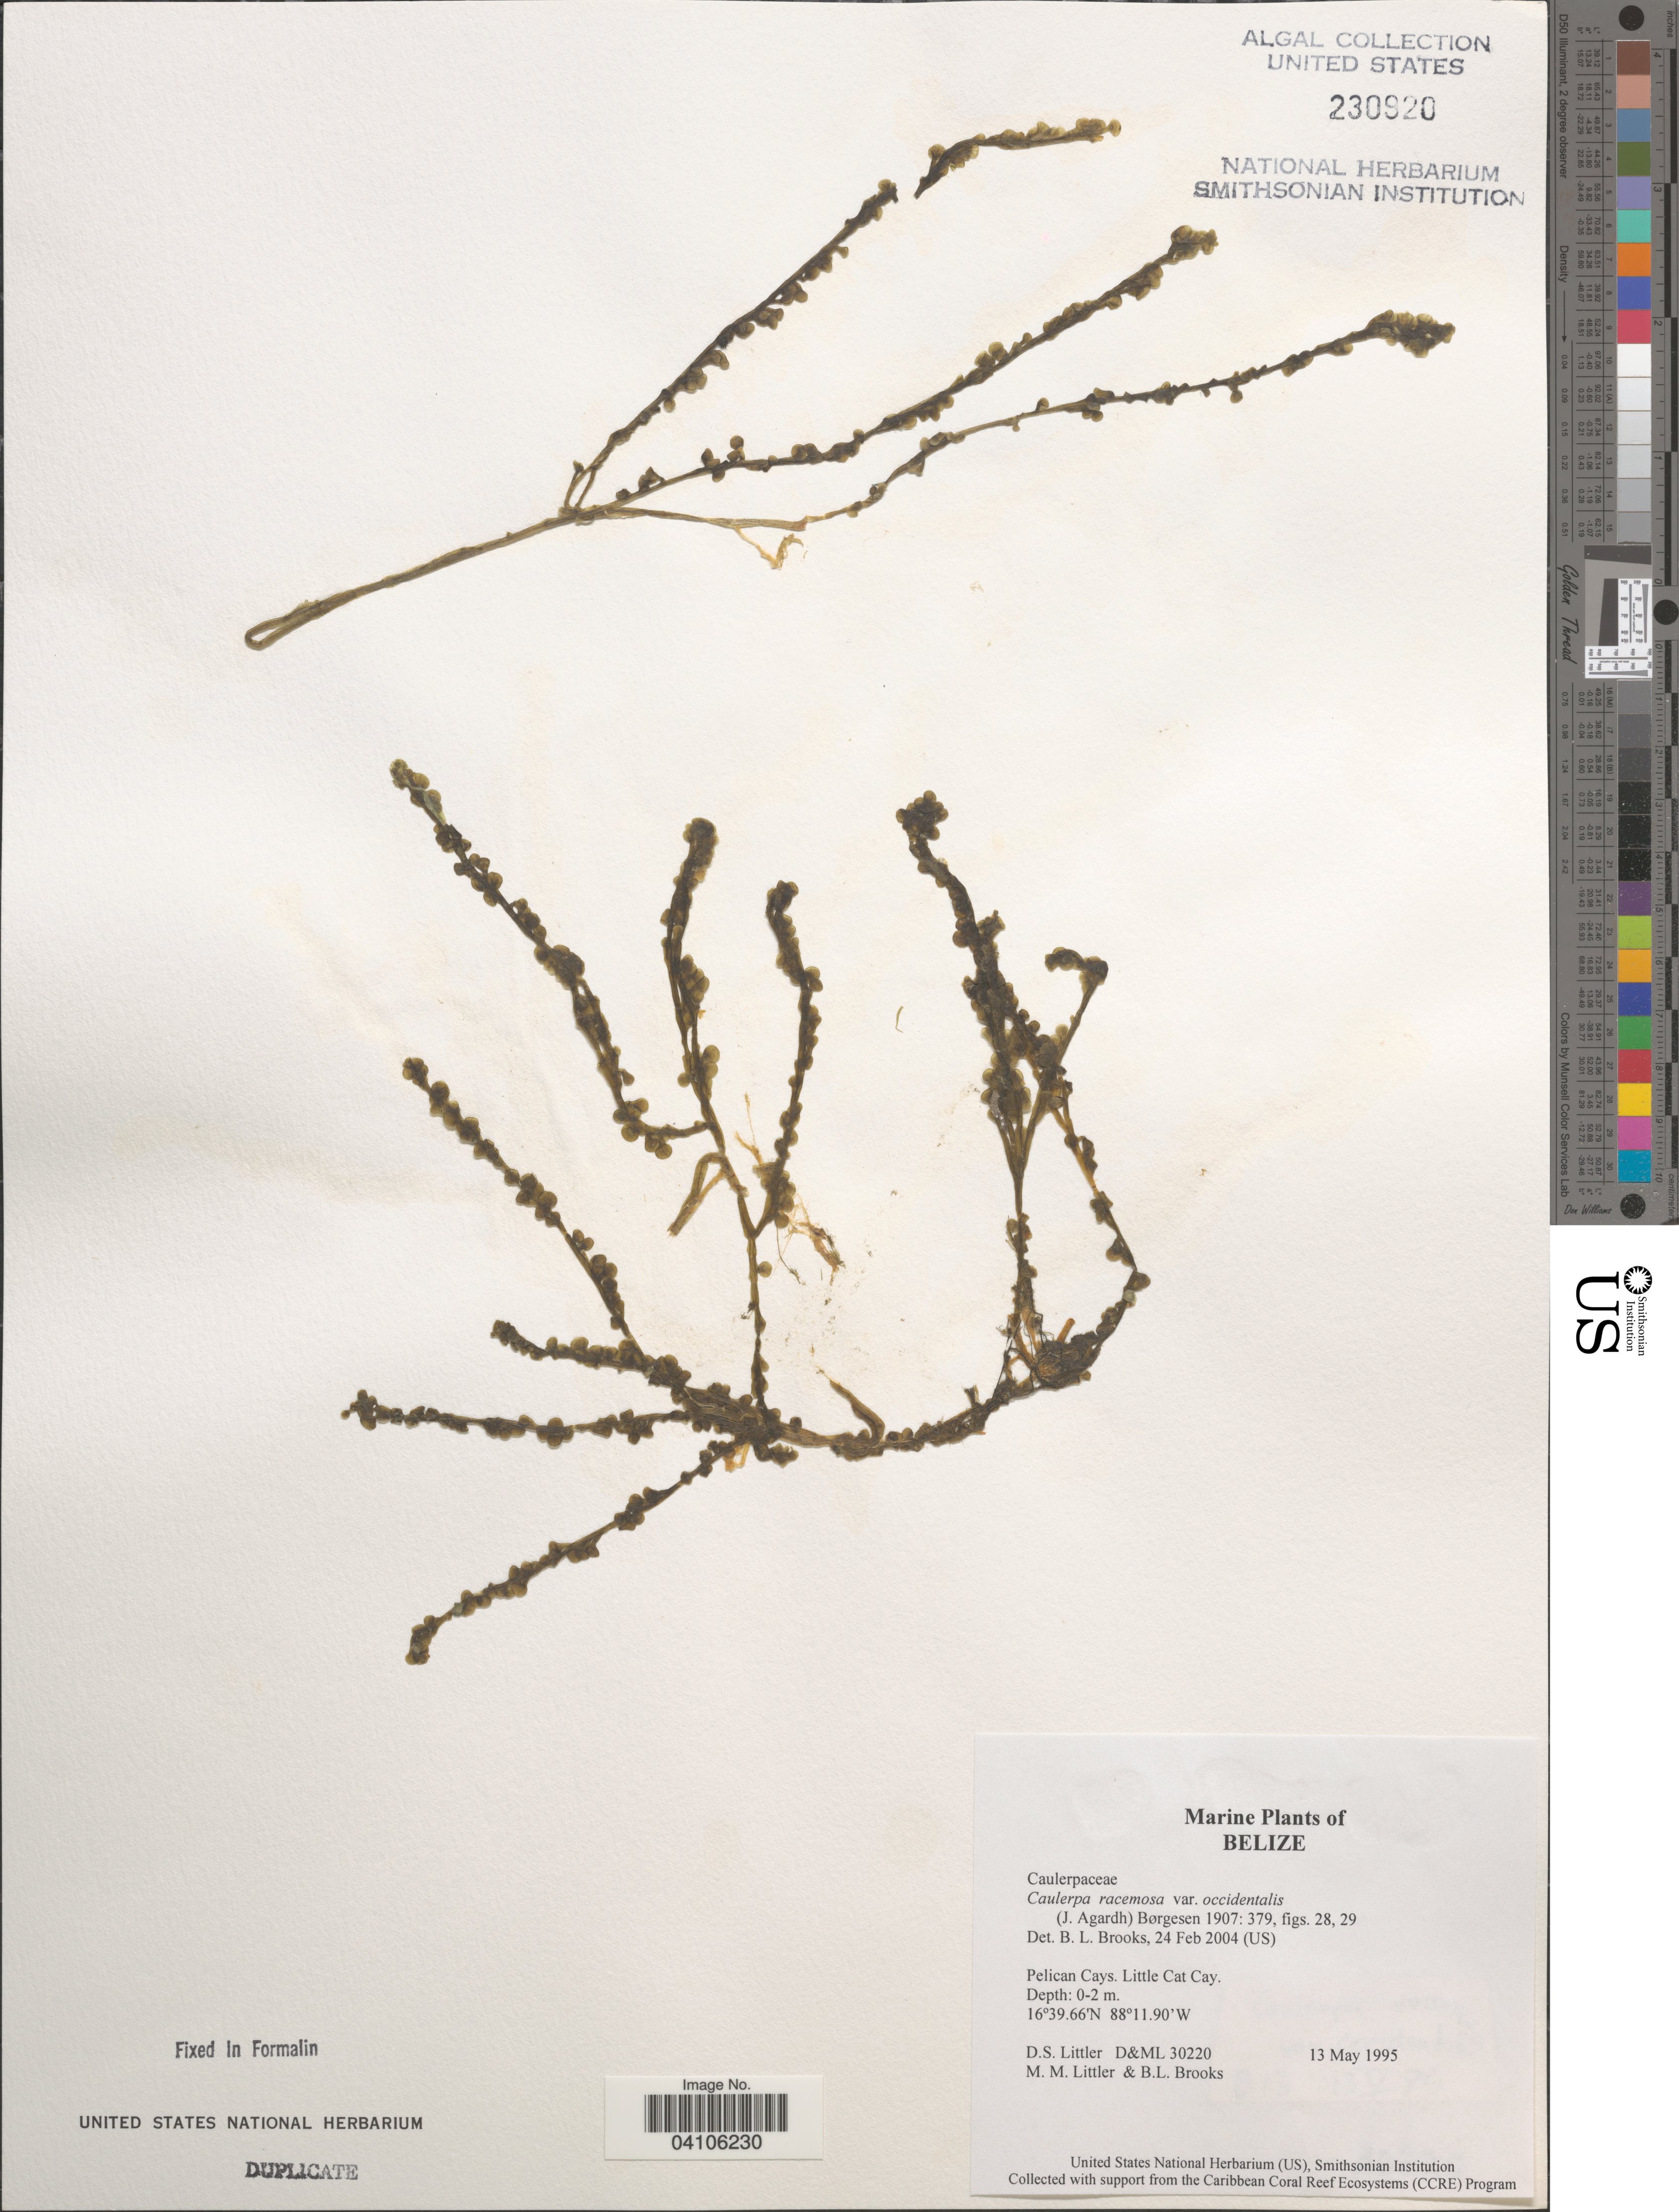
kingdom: Plantae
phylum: Chlorophyta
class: Ulvophyceae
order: Bryopsidales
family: Caulerpaceae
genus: Caulerpa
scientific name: Caulerpa racemosa var. occidentalis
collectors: D. S. Littler & B. Brooks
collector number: D&ML30220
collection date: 1995-05-13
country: Belize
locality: Pelican Cays. Little Cat Cay.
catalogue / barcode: US 230920